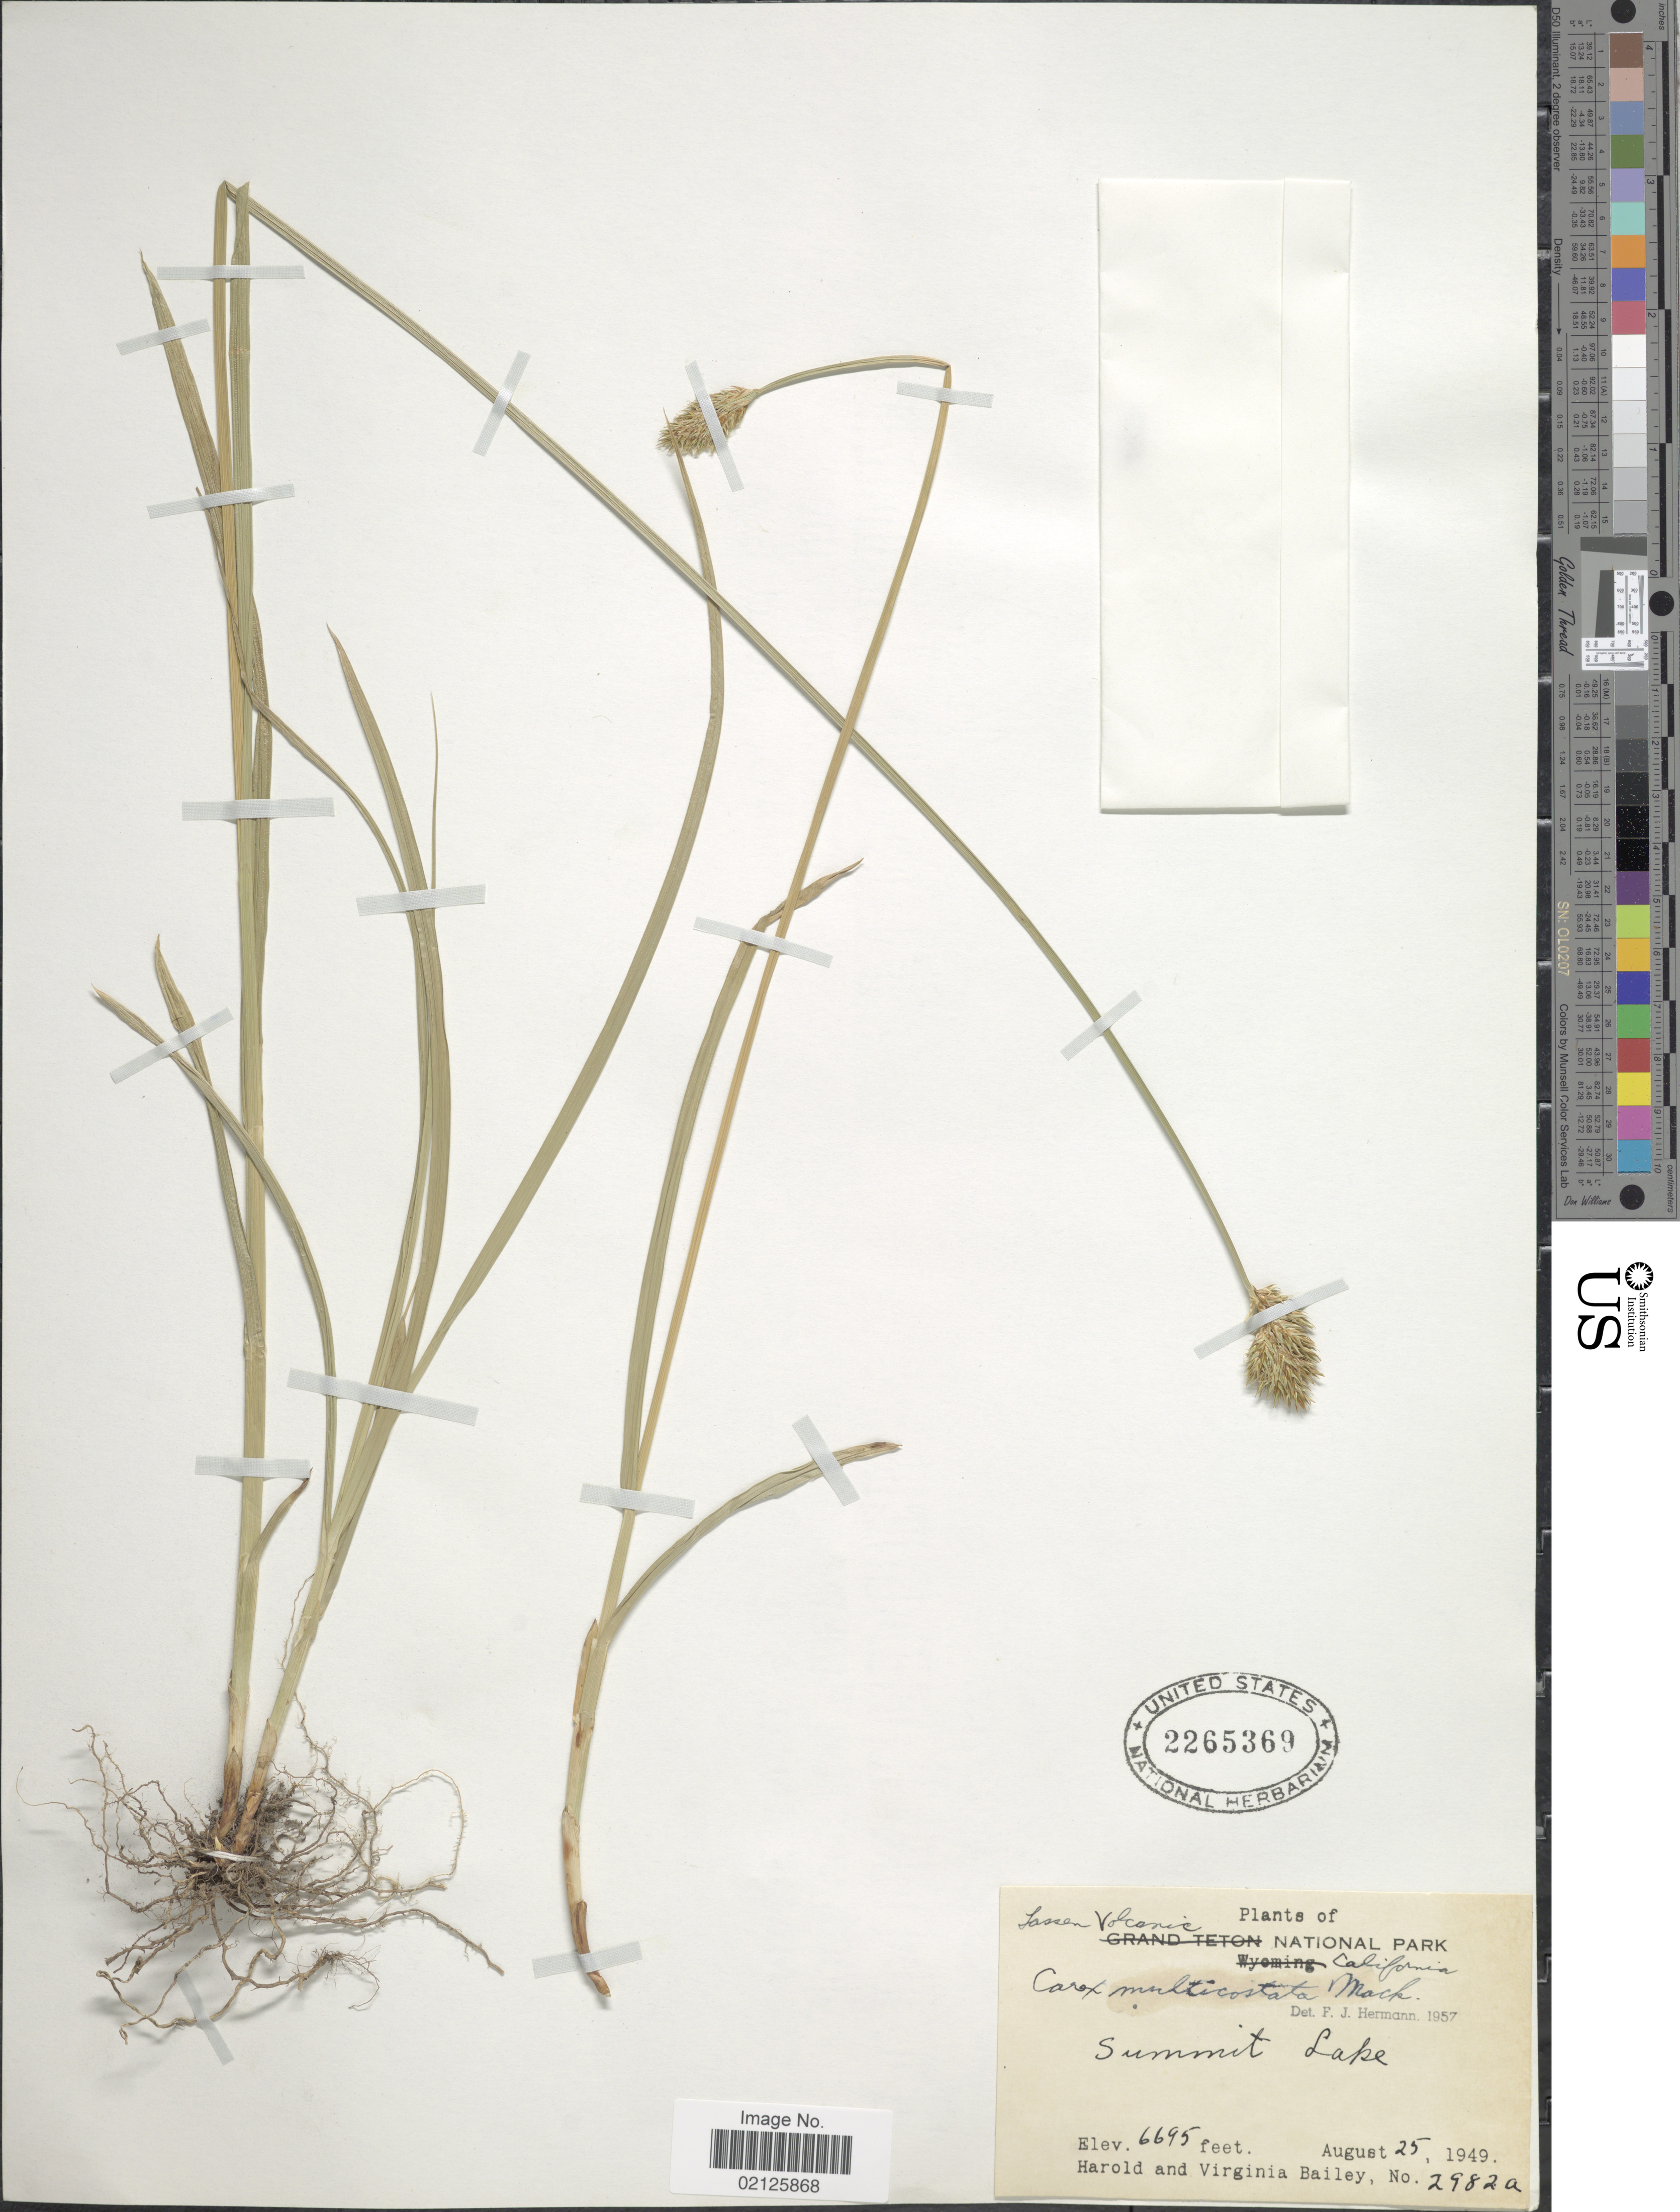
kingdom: Plantae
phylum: Tracheophyta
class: Liliopsida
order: Poales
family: Cyperaceae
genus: Carex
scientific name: Carex multicostata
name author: Mack.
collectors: H. Bailey & V. L. Bailey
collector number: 2982a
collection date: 1949-08-25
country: United States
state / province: California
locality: Lassen Volcanic National Park, Summit Lake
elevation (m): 2041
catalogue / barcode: US 2265369